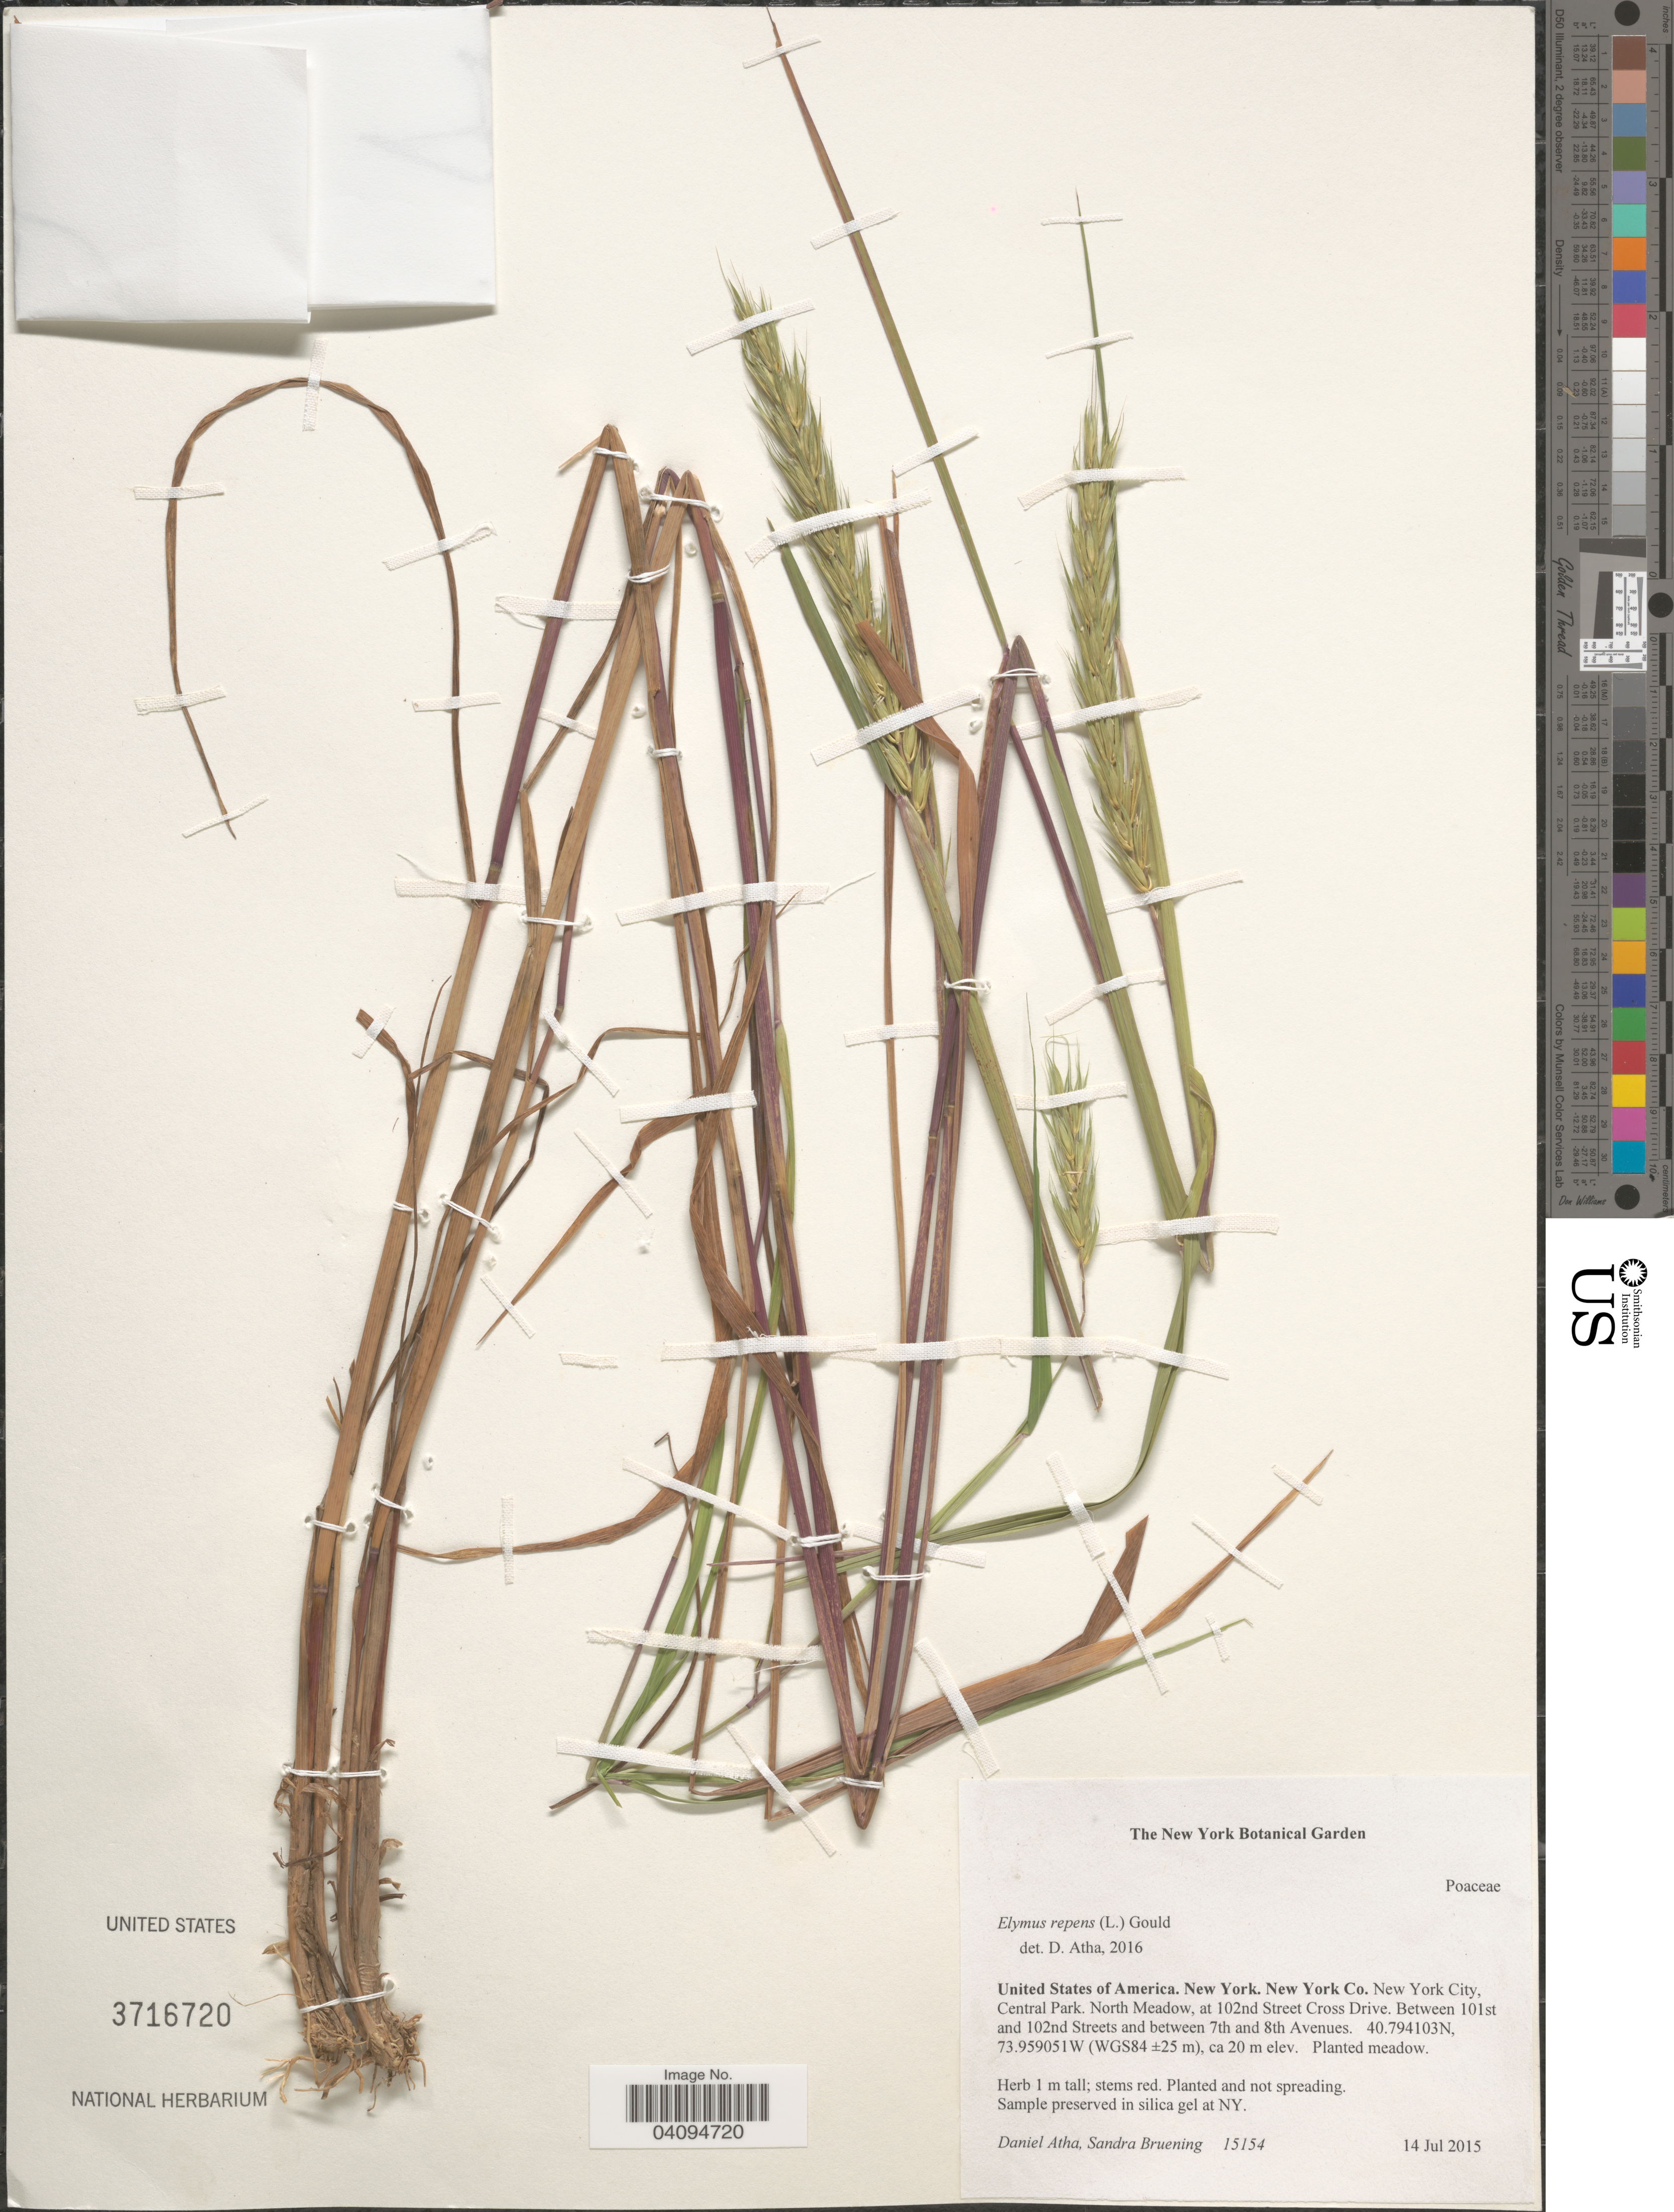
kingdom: Plantae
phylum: Tracheophyta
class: Liliopsida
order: Poales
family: Poaceae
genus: Elymus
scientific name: Elymus repens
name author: (L.) Gould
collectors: D. Atha & S. Bruening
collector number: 15154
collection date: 2015-07-14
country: United States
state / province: New York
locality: New York Co. New York City, Central Park, North Meadow, at 102nd Street Cross Drive, Between 101st and 102nd Streets and between 7th and 8th Avenues. (WGS84 ± 25m).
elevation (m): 20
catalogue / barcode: US 3716720